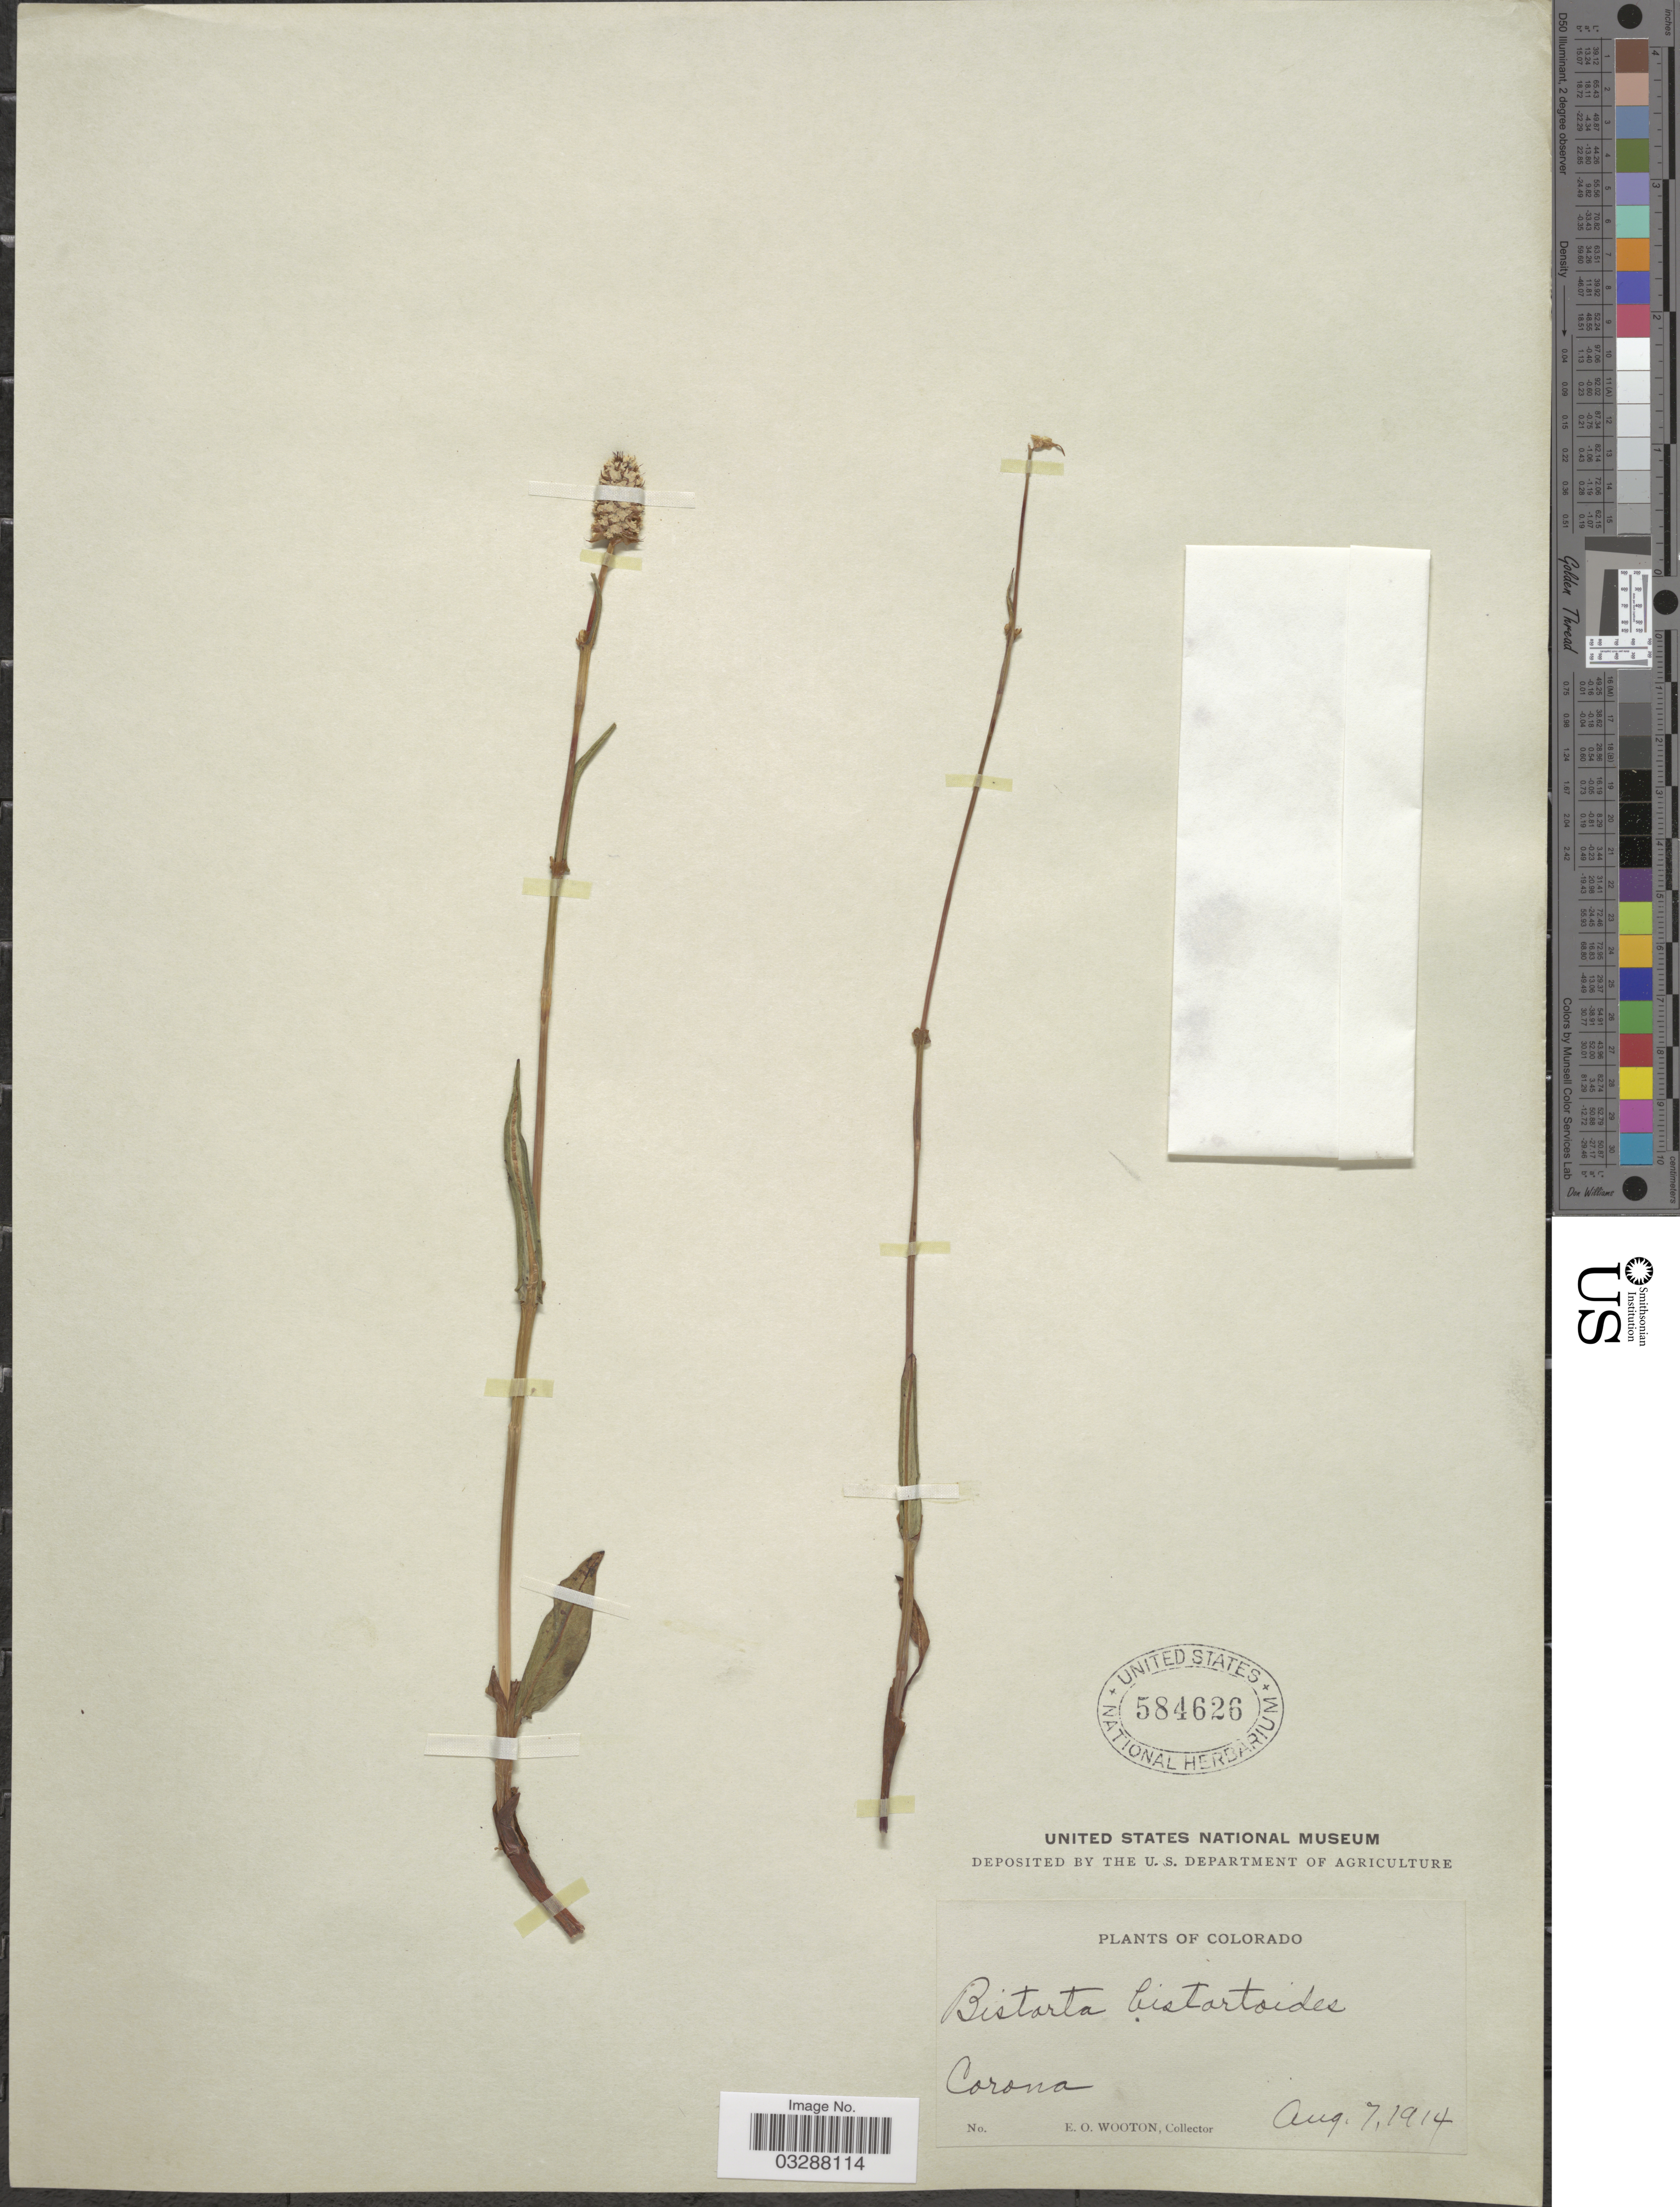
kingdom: Plantae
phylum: Tracheophyta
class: Magnoliopsida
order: Caryophyllales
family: Polygonaceae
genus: Bistorta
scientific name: Bistorta bistortoides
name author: (Pursh) Small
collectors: E. O. Wooton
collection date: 1914-08-07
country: United States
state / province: Colorado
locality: Corona.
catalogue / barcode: US 584626